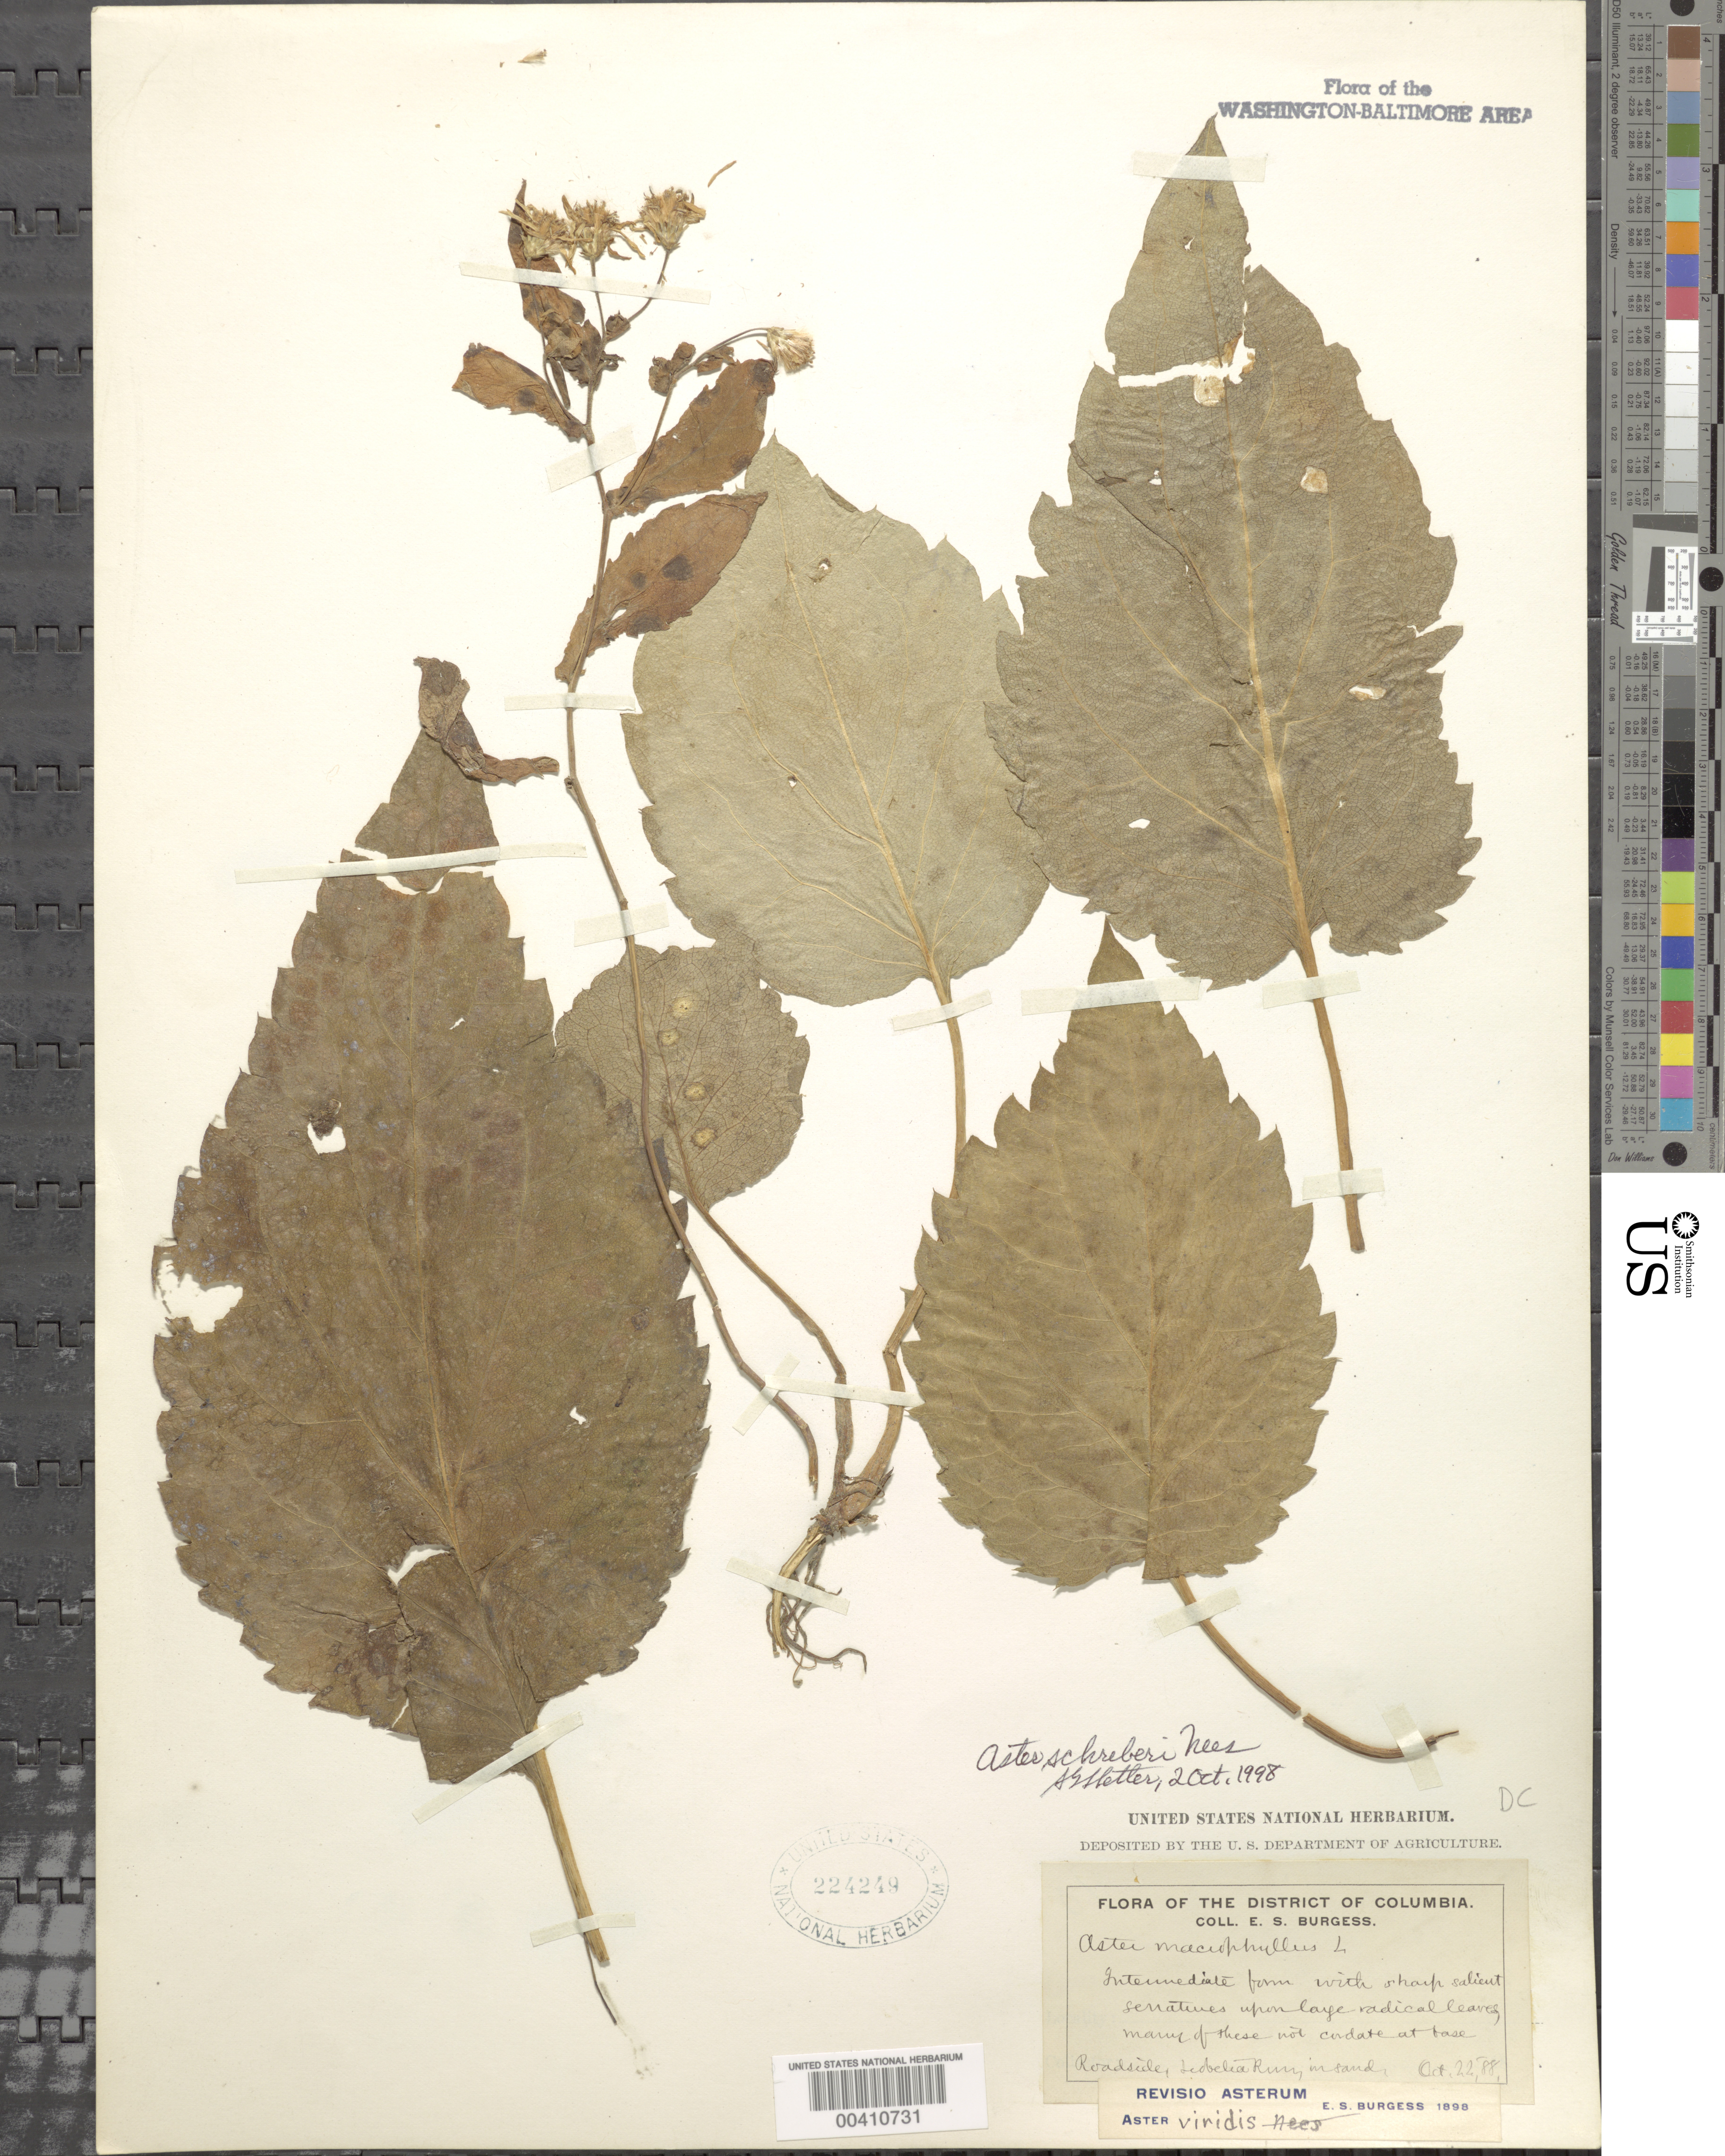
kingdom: Plantae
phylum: Tracheophyta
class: Magnoliopsida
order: Asterales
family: Asteraceae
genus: Eurybia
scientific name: Eurybia schreberi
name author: (Nees) Nees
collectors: E. Burgess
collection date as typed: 22 Oct 1888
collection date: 1888-10-22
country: United States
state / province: District of Columbia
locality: Lobelia Run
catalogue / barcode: US 224249